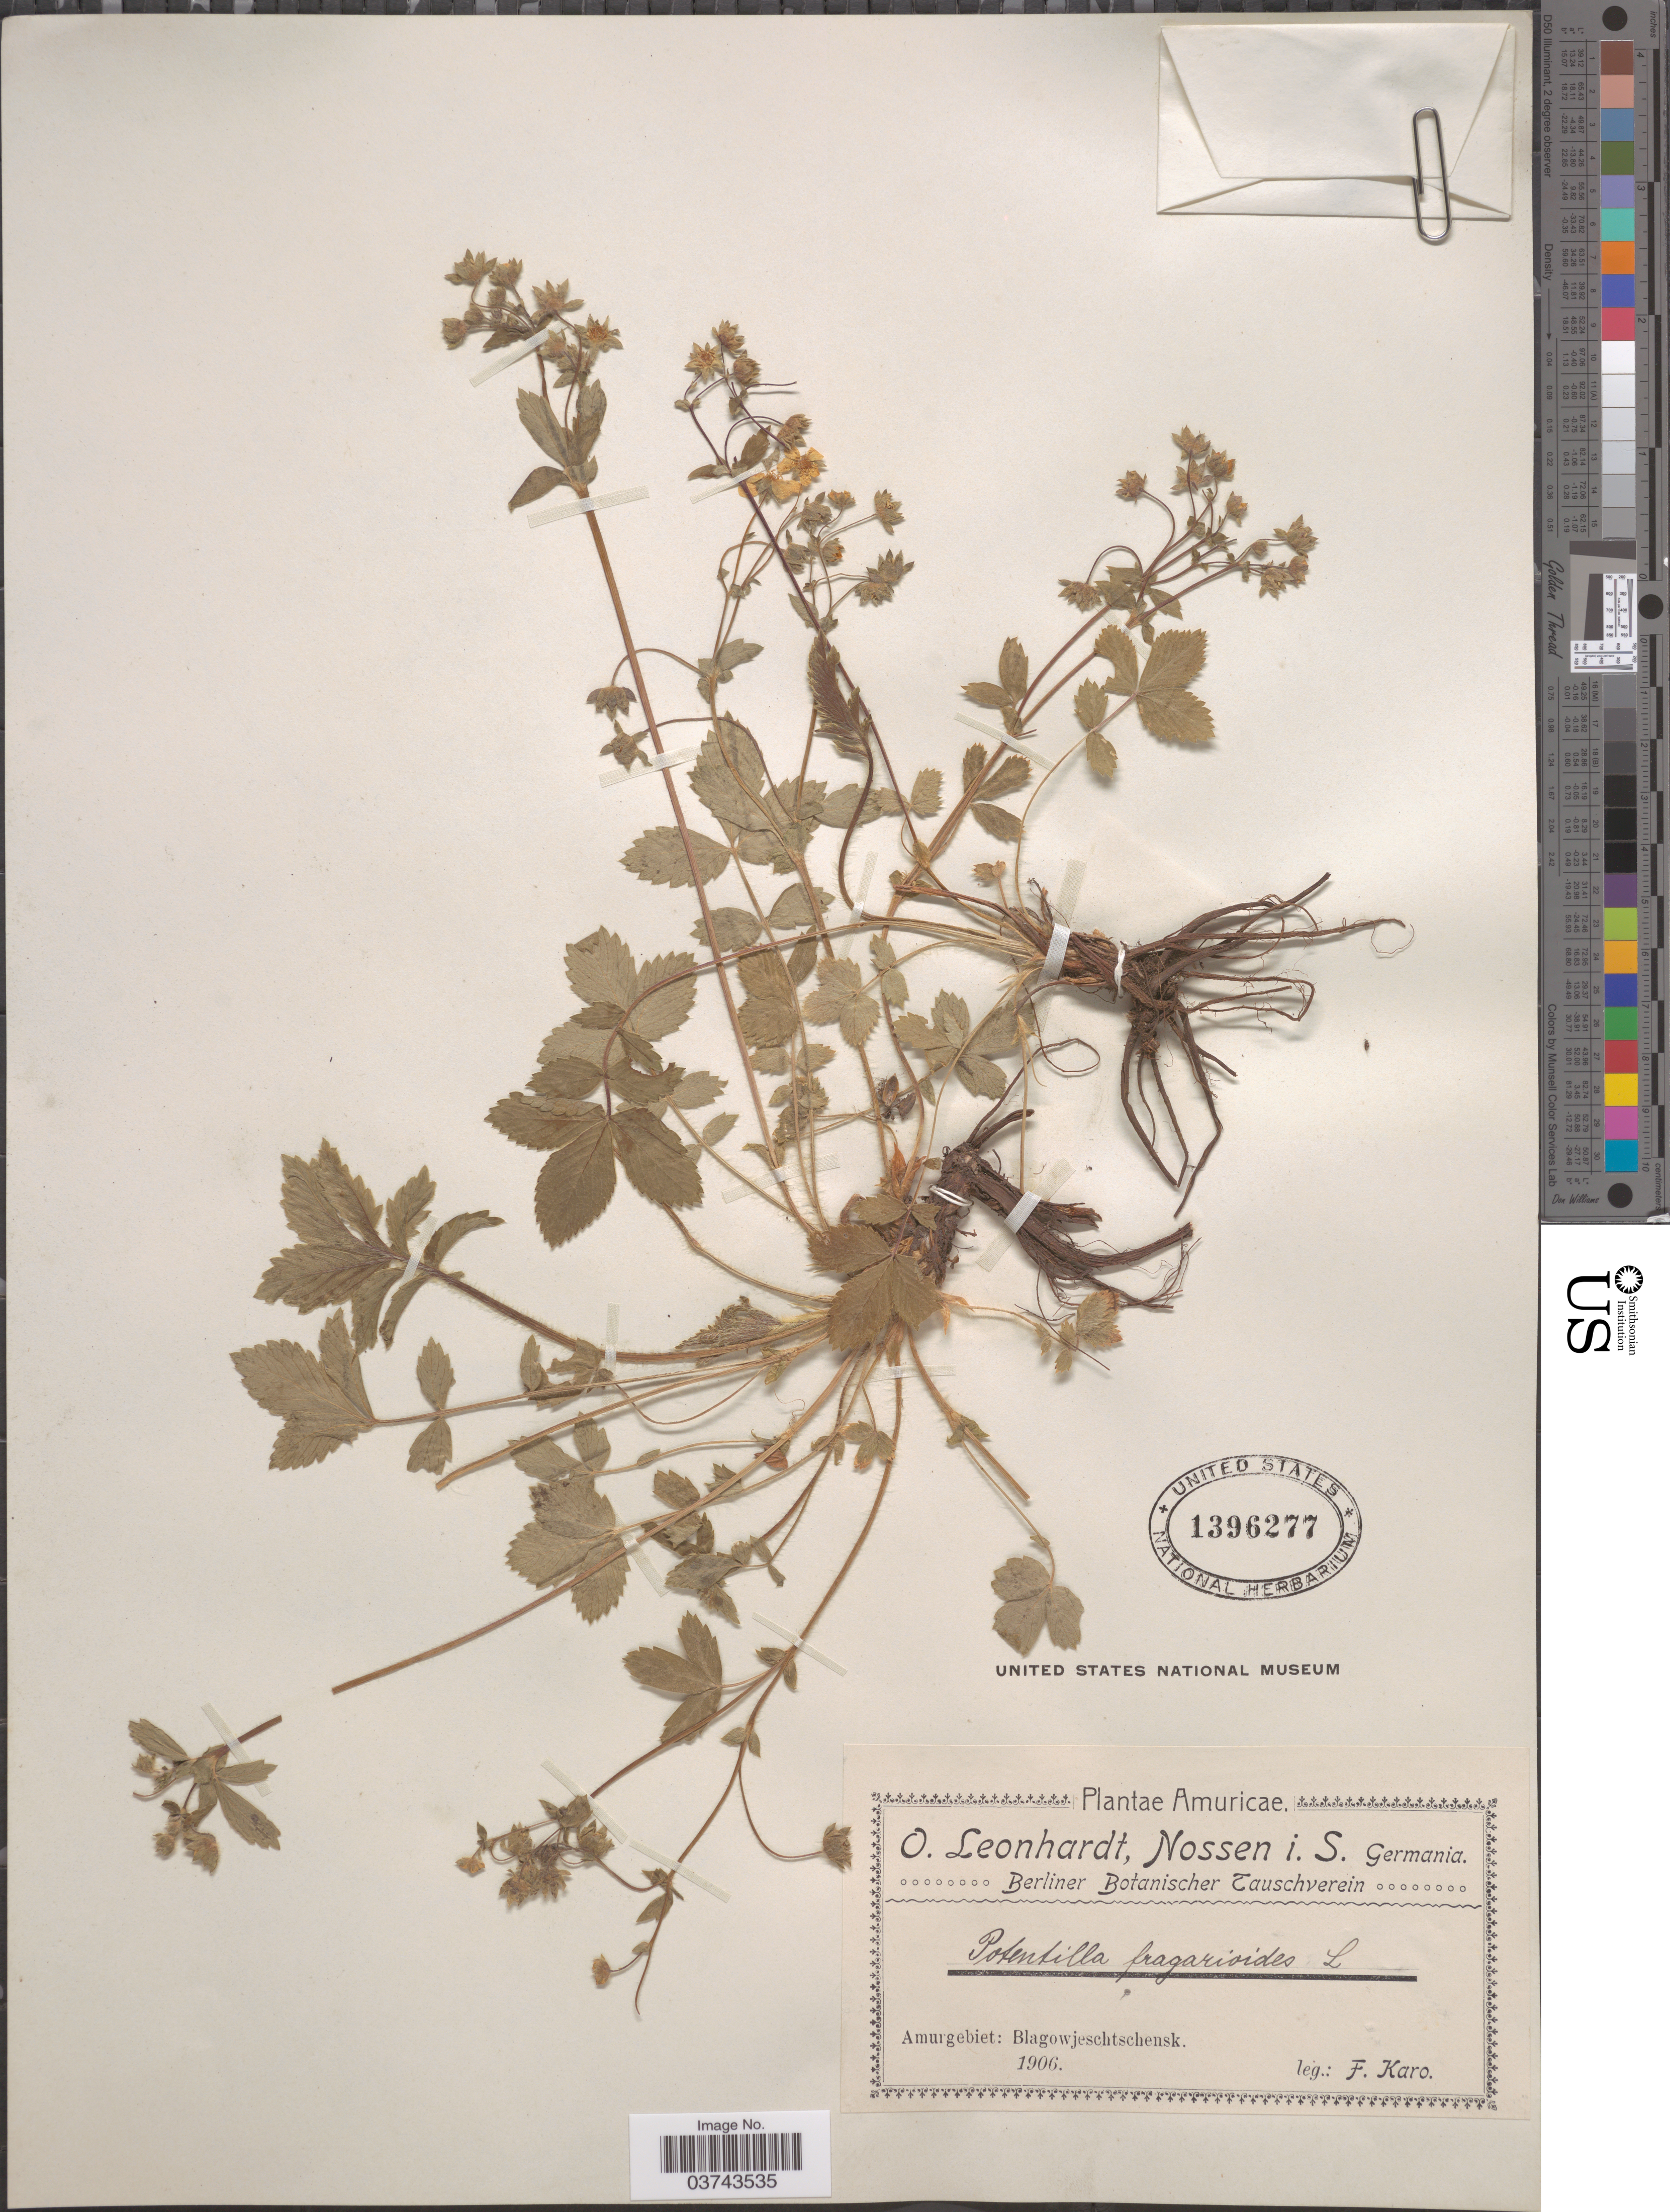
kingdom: Plantae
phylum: Tracheophyta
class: Magnoliopsida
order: Rosales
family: Rosaceae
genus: Potentilla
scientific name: Potentilla fragarioides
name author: L.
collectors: F. Karo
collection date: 1906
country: Russian Federation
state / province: Amur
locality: Amurgebiet: Blagowjeschtschensk.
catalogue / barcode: US 1396277